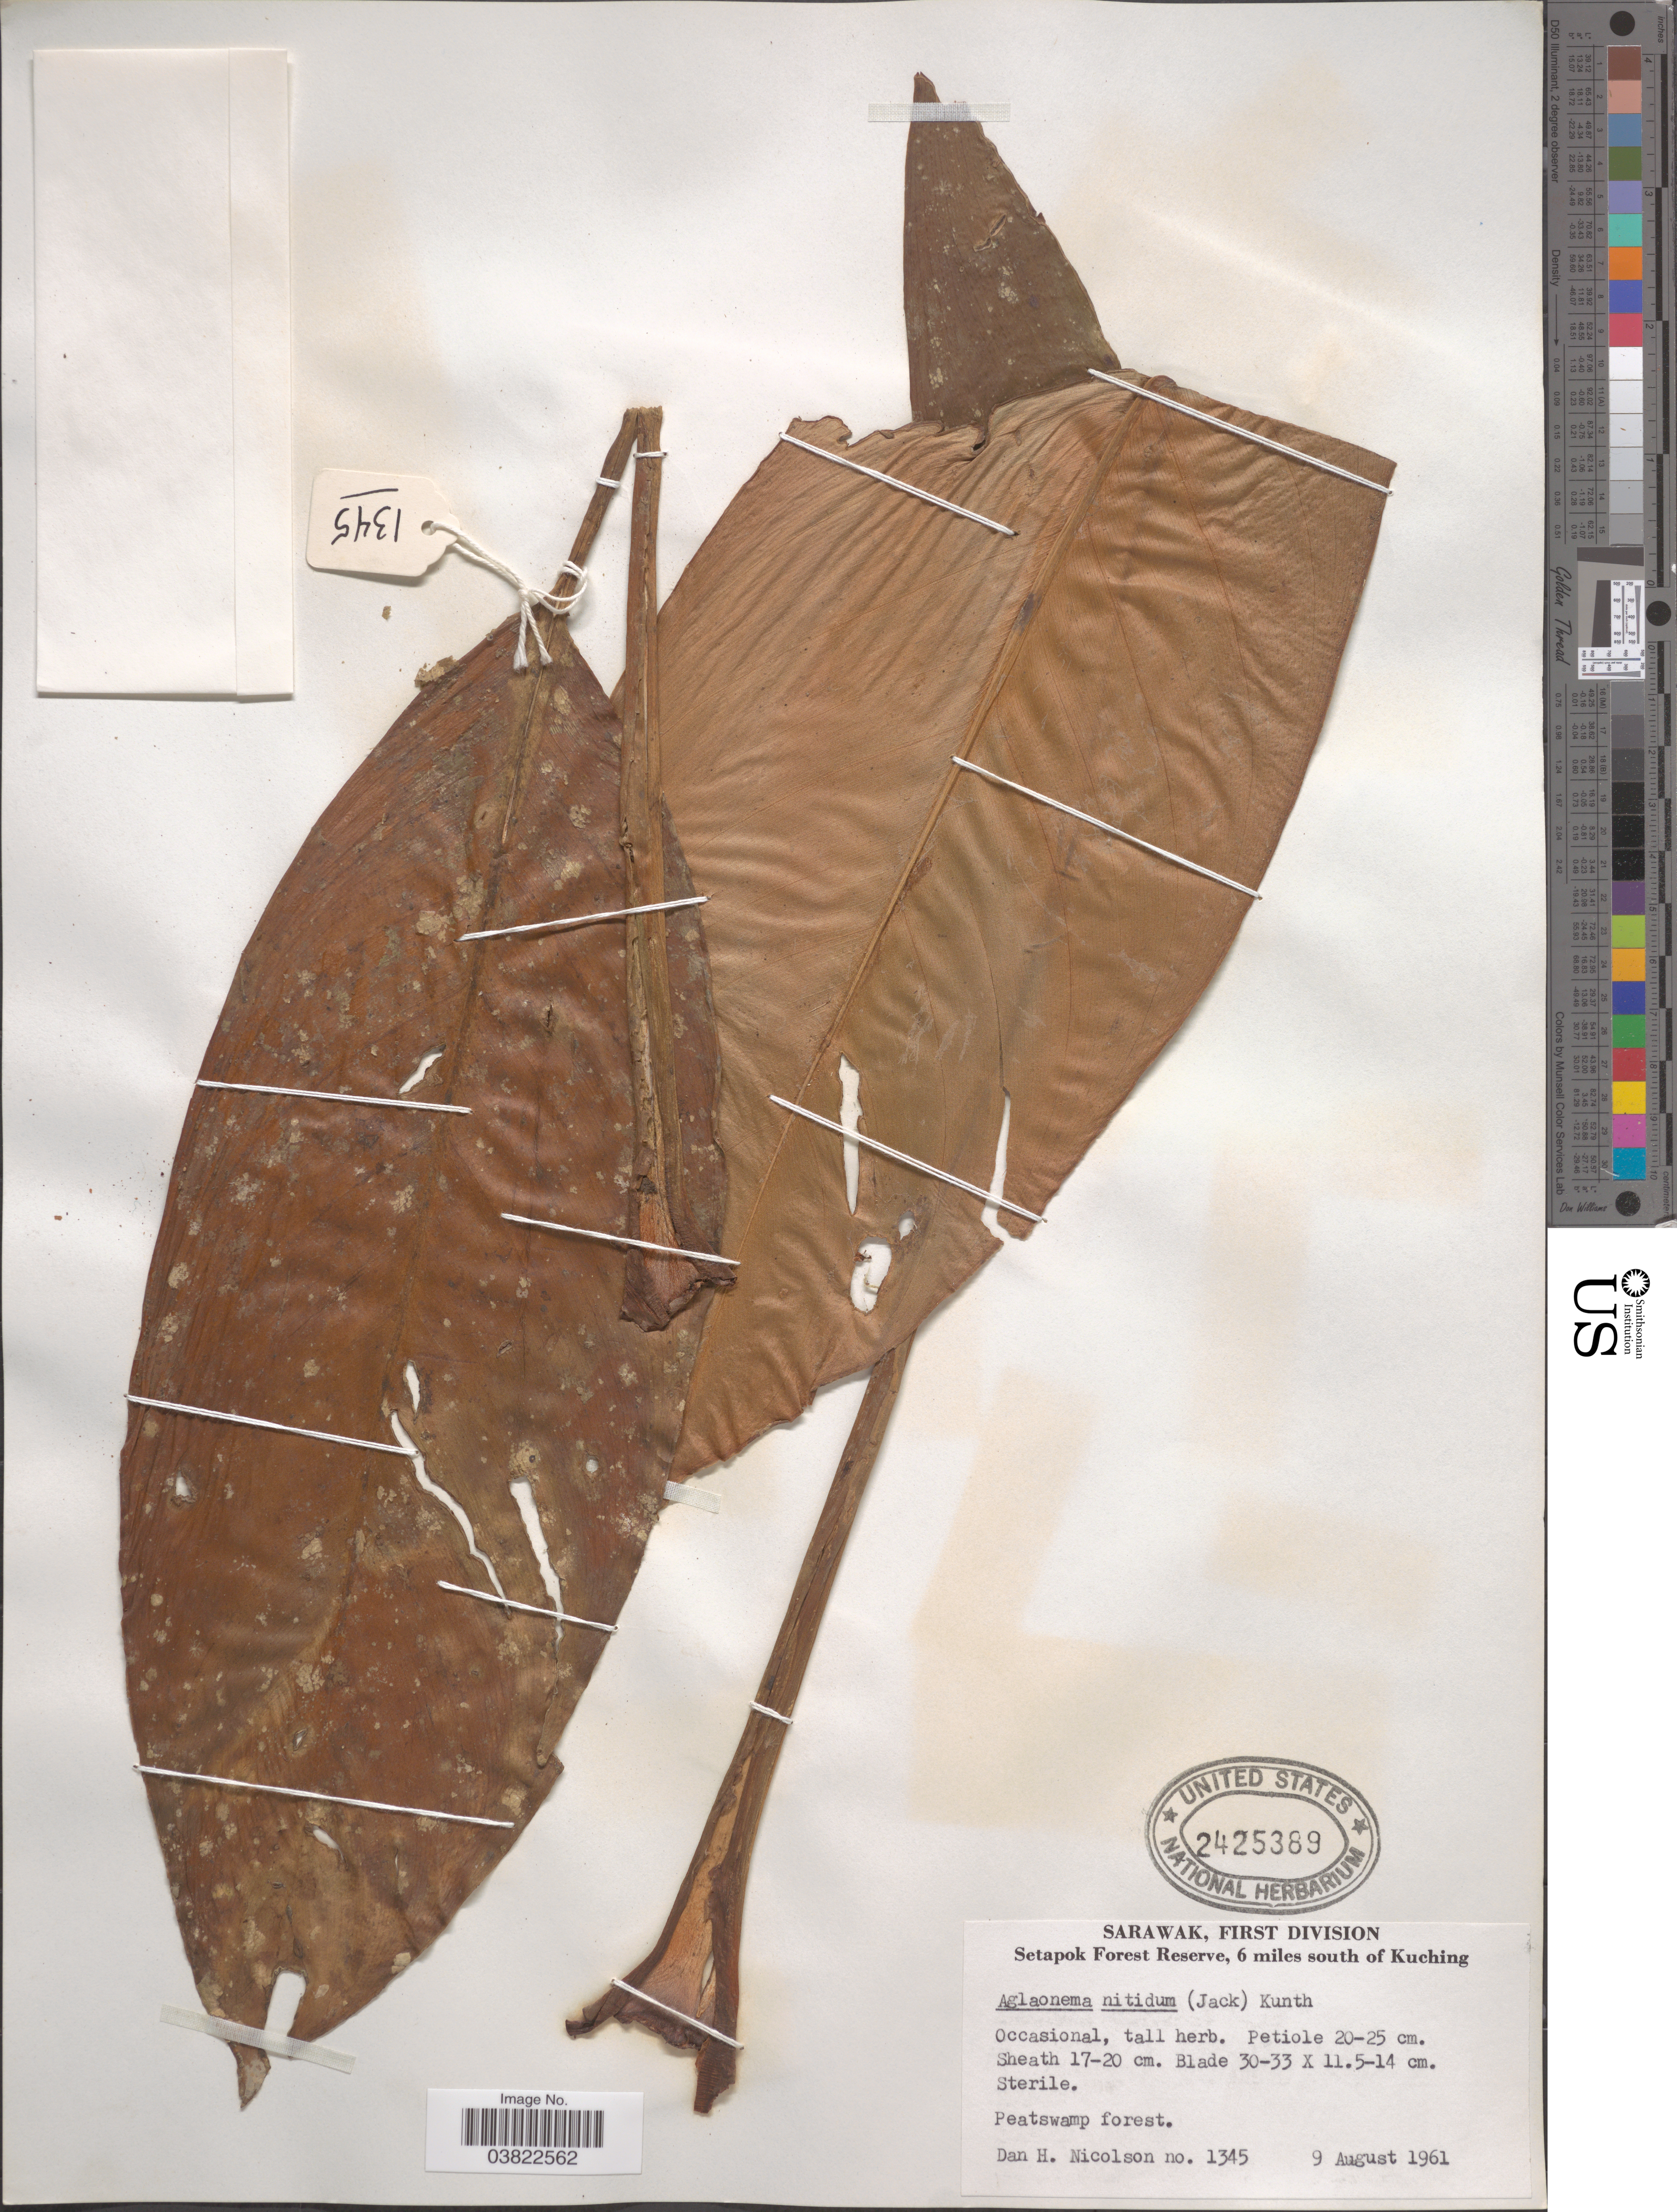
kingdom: Plantae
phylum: Tracheophyta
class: Liliopsida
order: Alismatales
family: Araceae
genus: Aglaonema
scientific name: Aglaonema nitidum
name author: (Jack) Kunth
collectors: D. H. Nicolson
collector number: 1345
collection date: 1961-08-09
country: Malaysia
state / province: Sarawak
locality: First Division. Setapok Forest Reserve, 6 miles south of Kuching.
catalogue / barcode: US 2425389